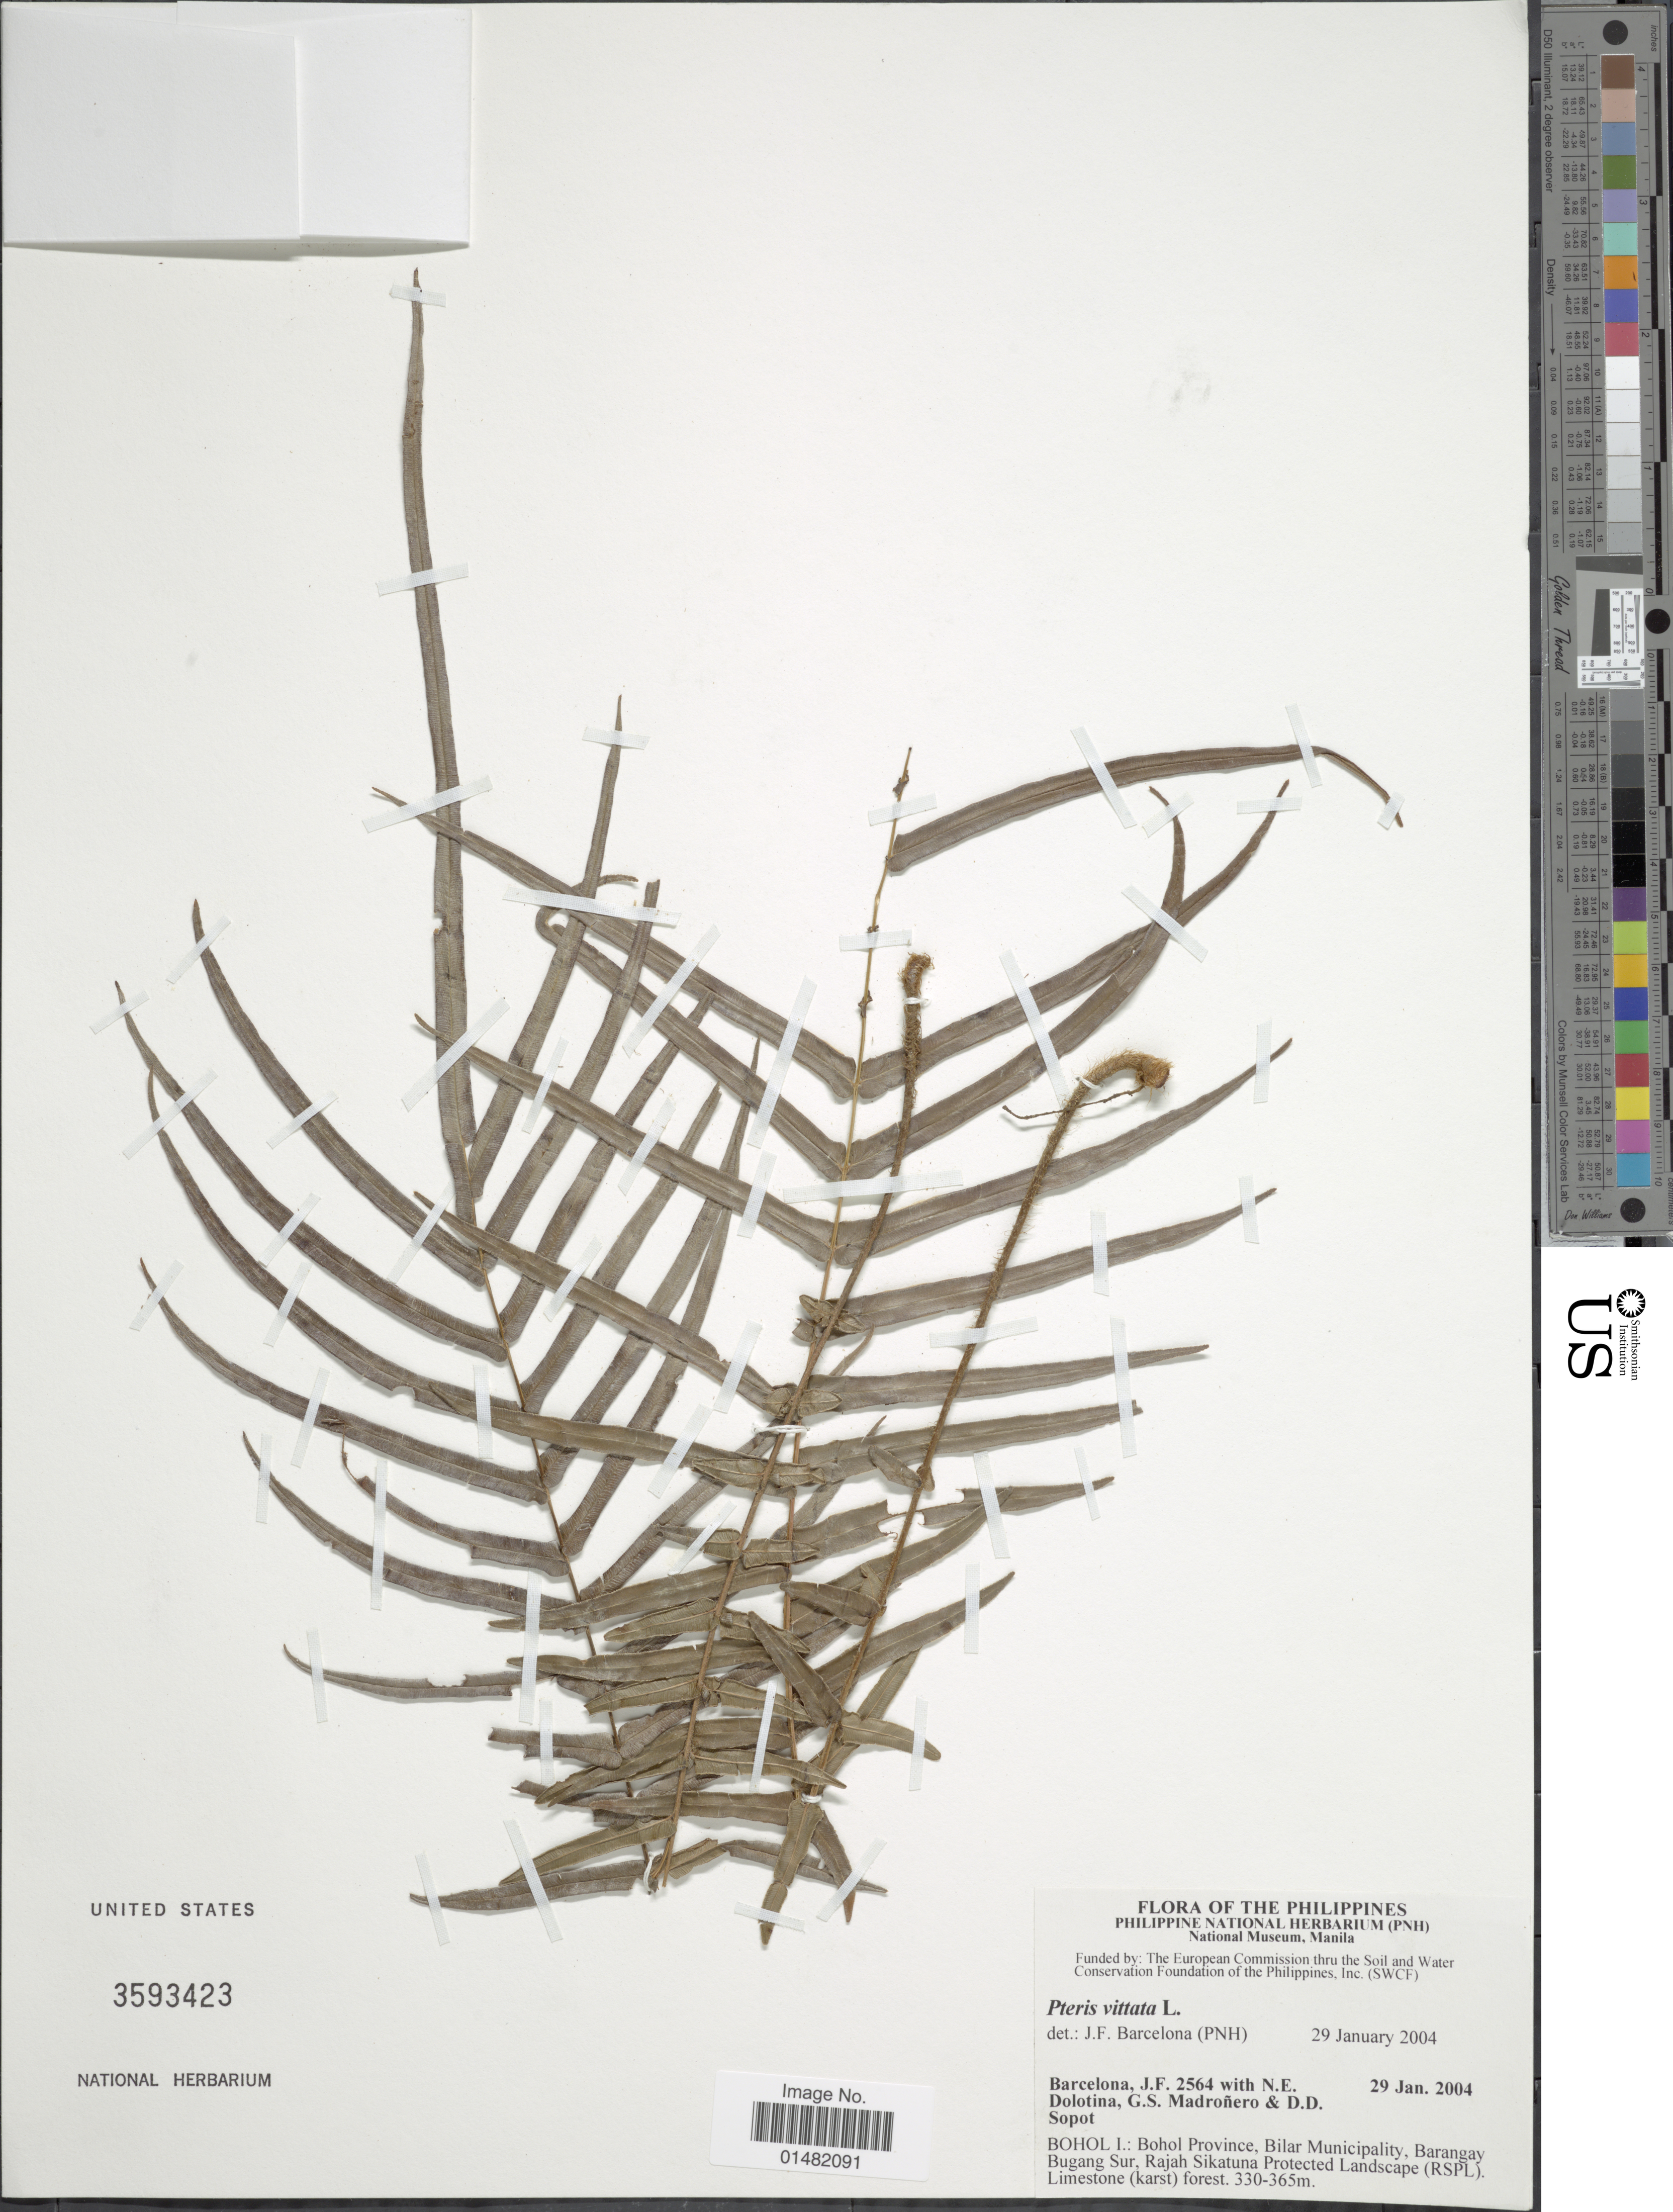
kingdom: Plantae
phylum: Tracheophyta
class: Polypodiopsida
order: Polypodiales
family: Pteridaceae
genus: Pteris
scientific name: Pteris vittata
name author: L.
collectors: J. F. Barcelona, N. Dolotina, G. Mardoñero & D. Sopot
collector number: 2564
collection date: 2004-01-29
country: Philippines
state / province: Central Visayas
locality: Bohol I.: Bohol Province, Bilar Municipality, Barangay Bugang Sur, Rajah Sikatuna Protected Landscape (RSPL)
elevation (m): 330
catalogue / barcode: US 3593423